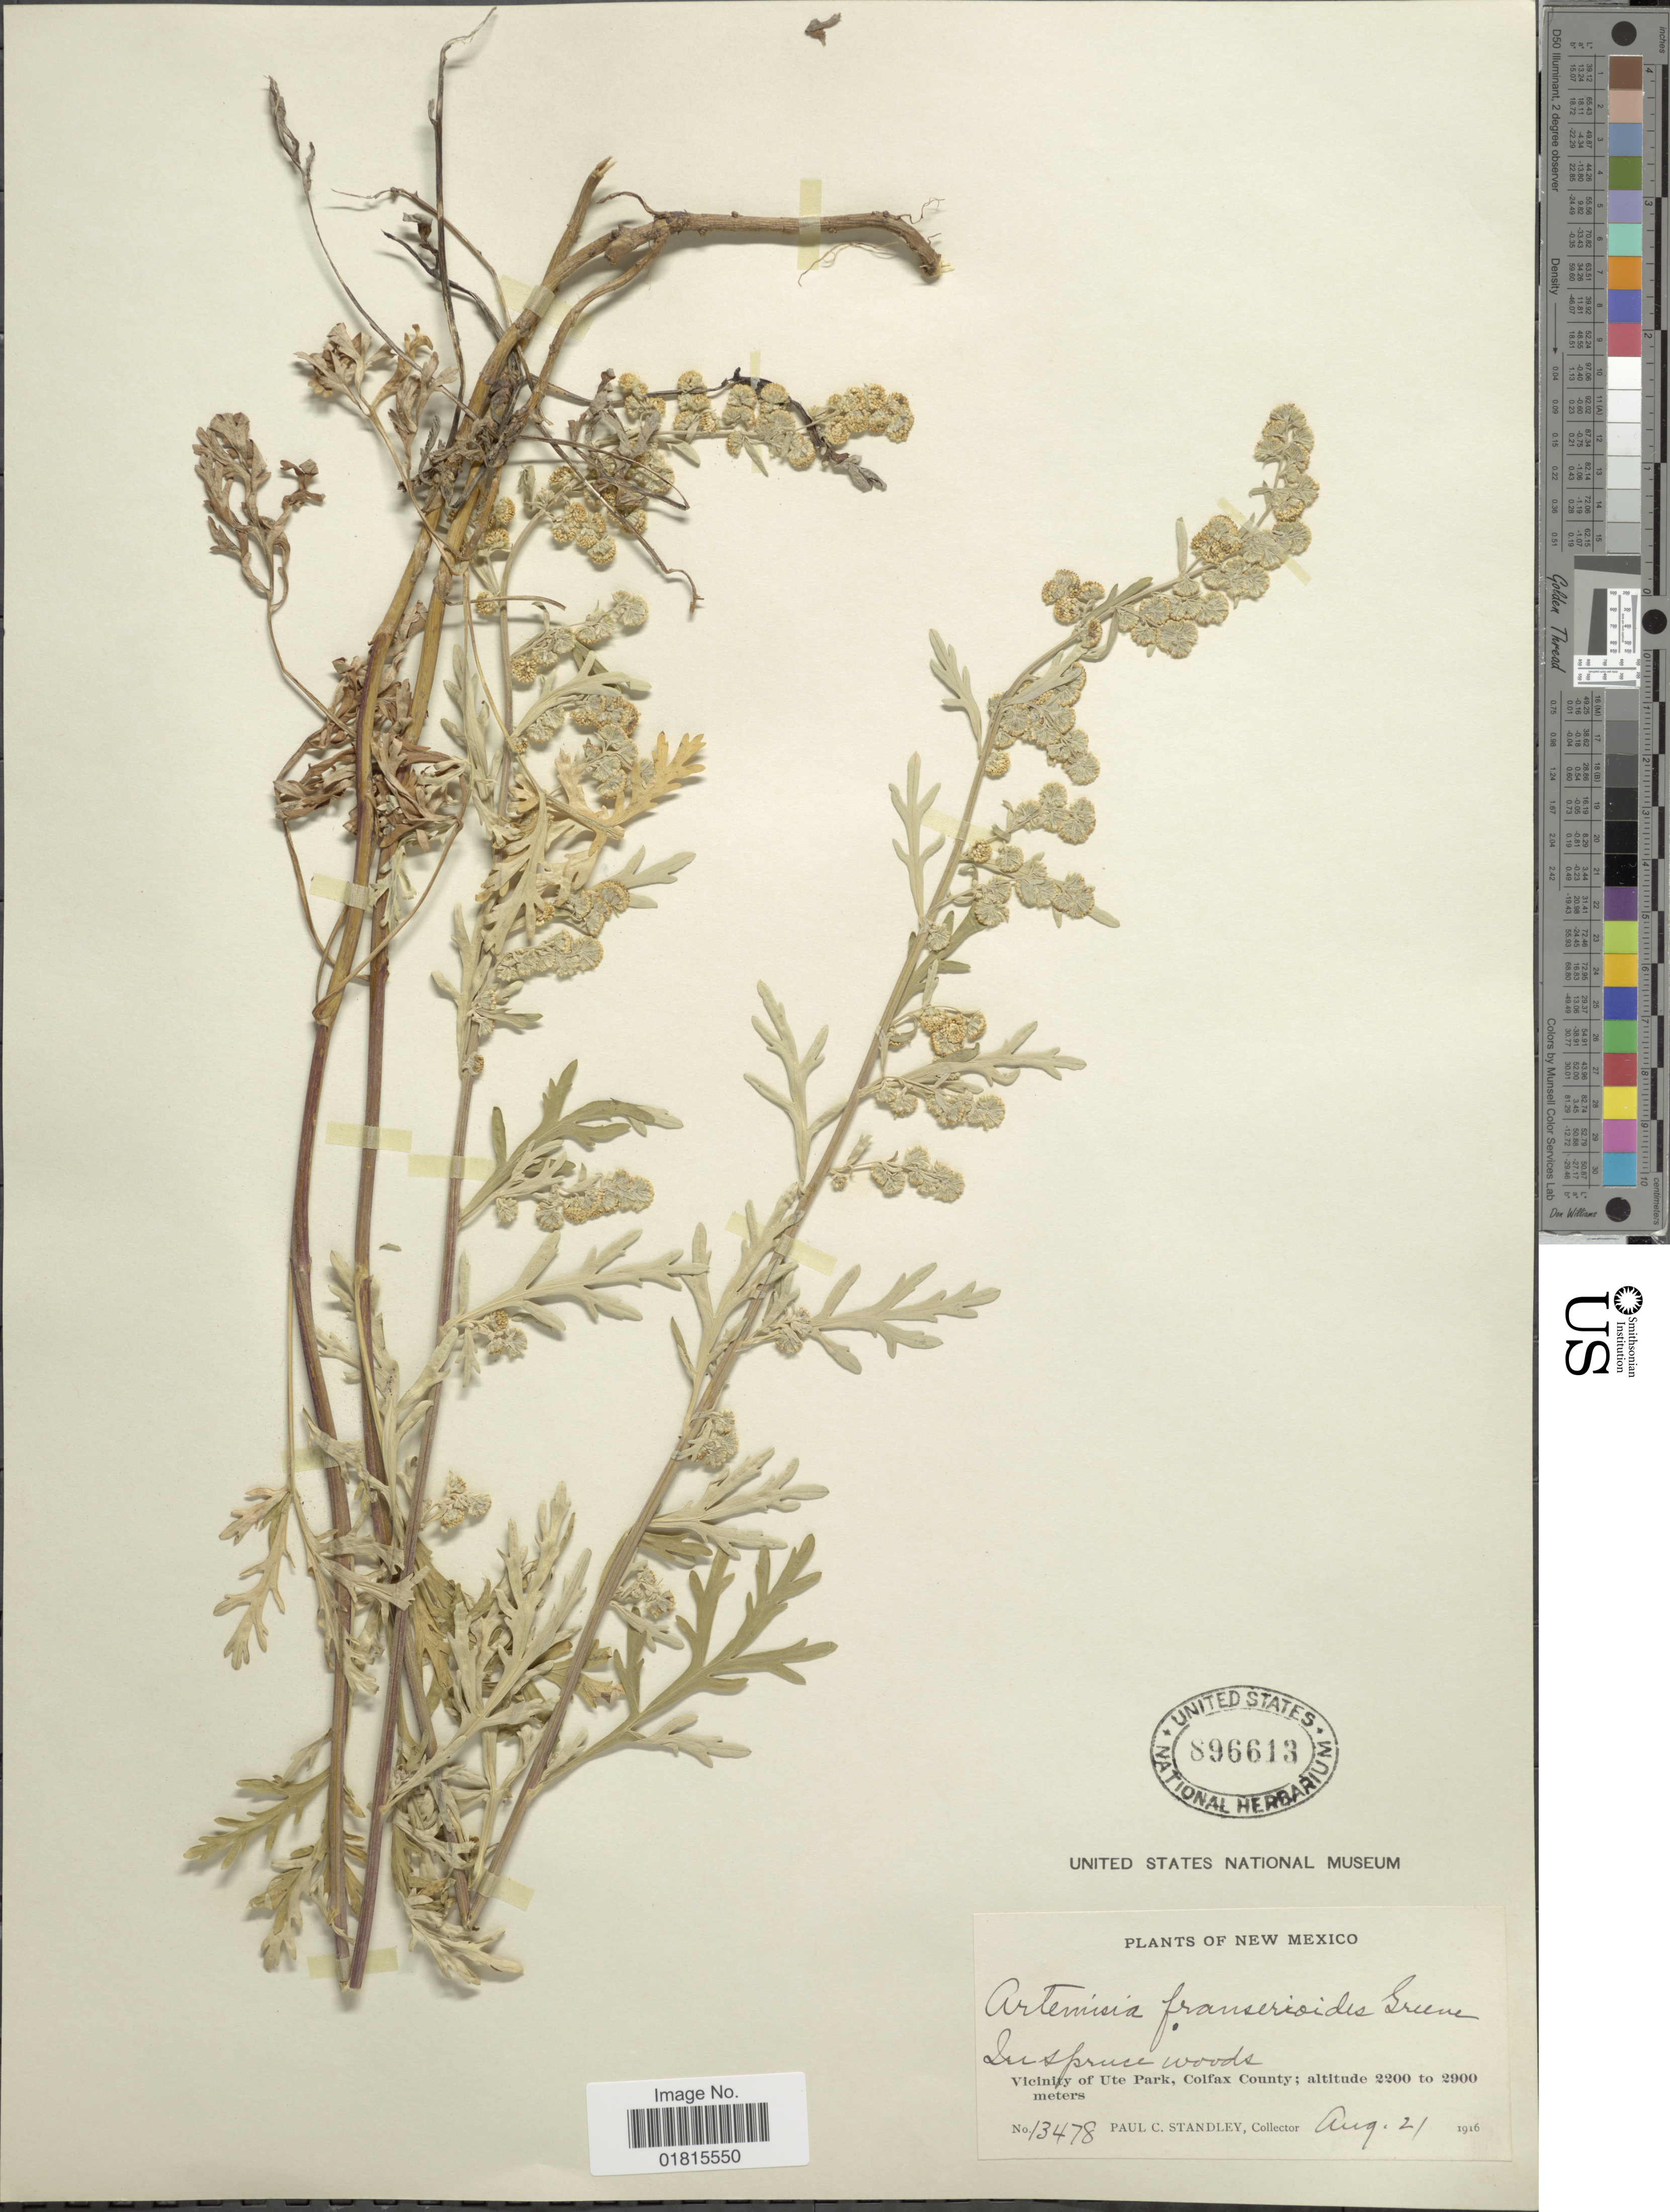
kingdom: Plantae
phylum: Tracheophyta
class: Magnoliopsida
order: Asterales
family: Asteraceae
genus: Artemisia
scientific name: Artemisia franserioides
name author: Greene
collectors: P. C. Standley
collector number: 13478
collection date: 1916-08-21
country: United States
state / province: New Mexico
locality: Vicinity of Ute Park, Colfax County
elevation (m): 2200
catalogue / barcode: US 896613